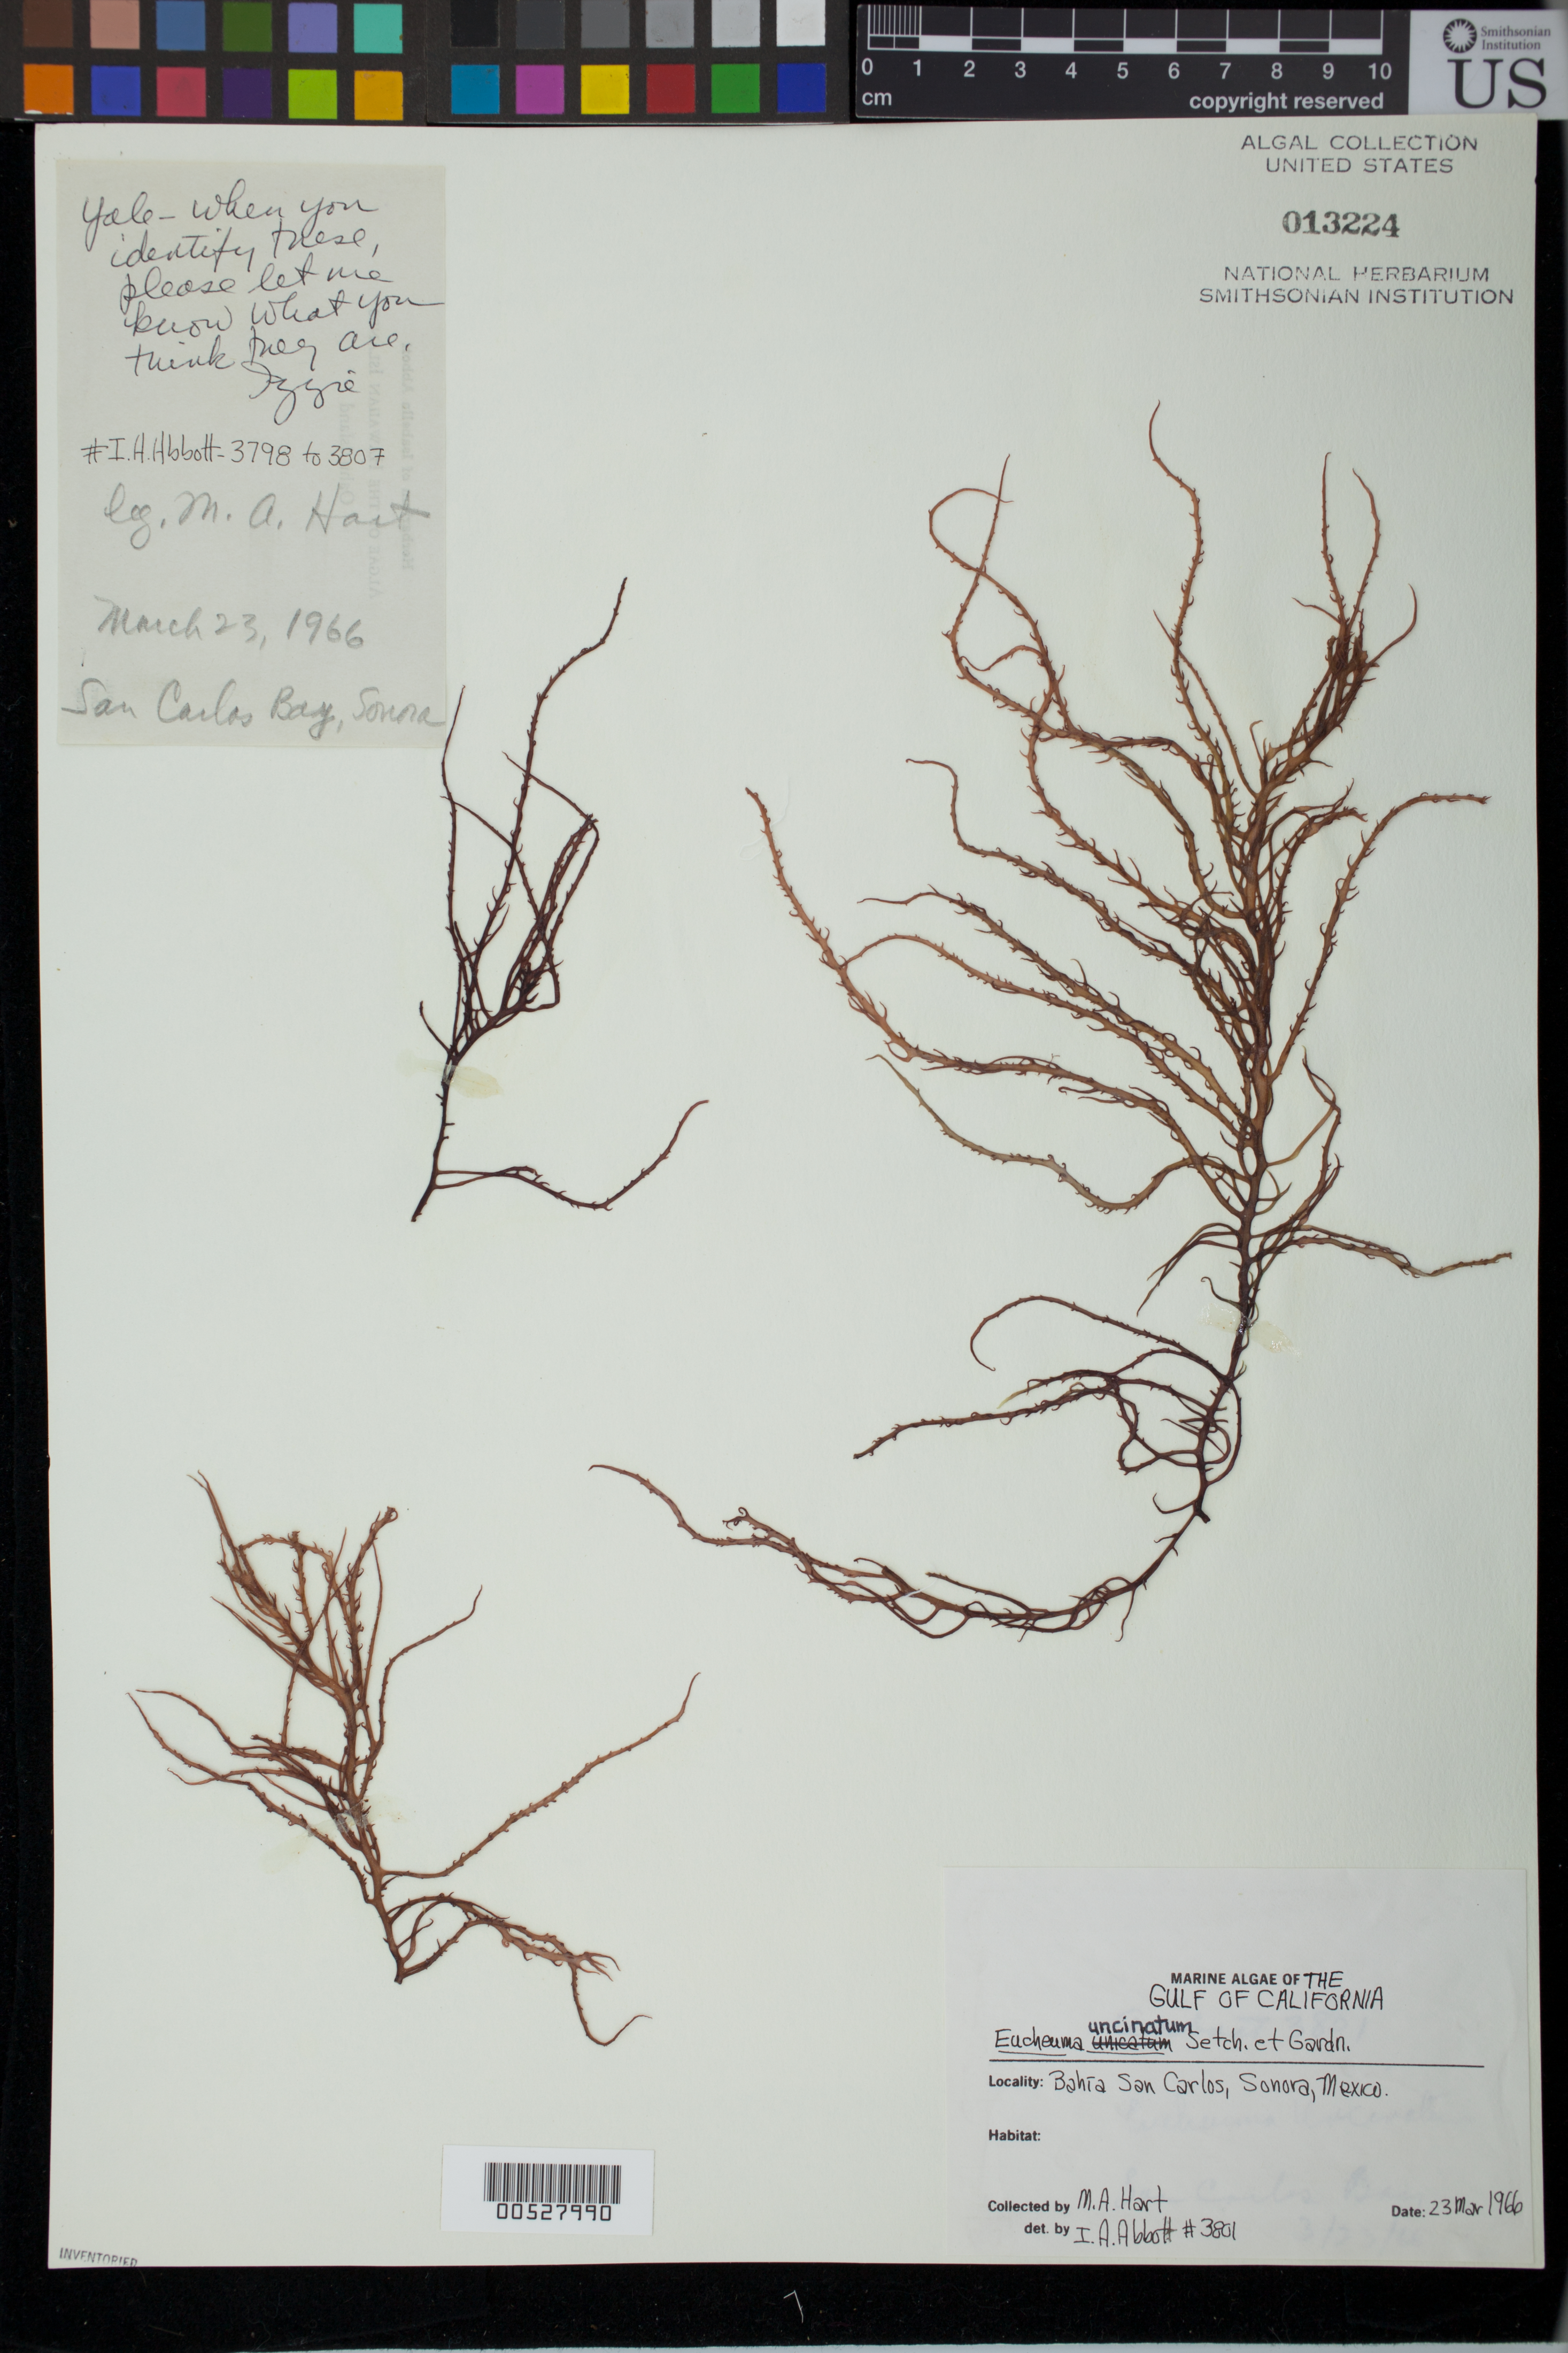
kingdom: Plantae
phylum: Rhodophyta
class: Florideophyceae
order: Gigartinales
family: Solieriaceae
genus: Tacanoosca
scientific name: Tacanoosca uncinata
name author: (Setchell & N.L. Gardner) J.N. Norris et al.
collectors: M. A. Hart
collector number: IAA 3801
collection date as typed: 23 Mar 1966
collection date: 1966-03-23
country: Mexico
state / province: Sonora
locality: Bahia San Carlos (San Carlos Bay)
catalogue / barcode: US 13224